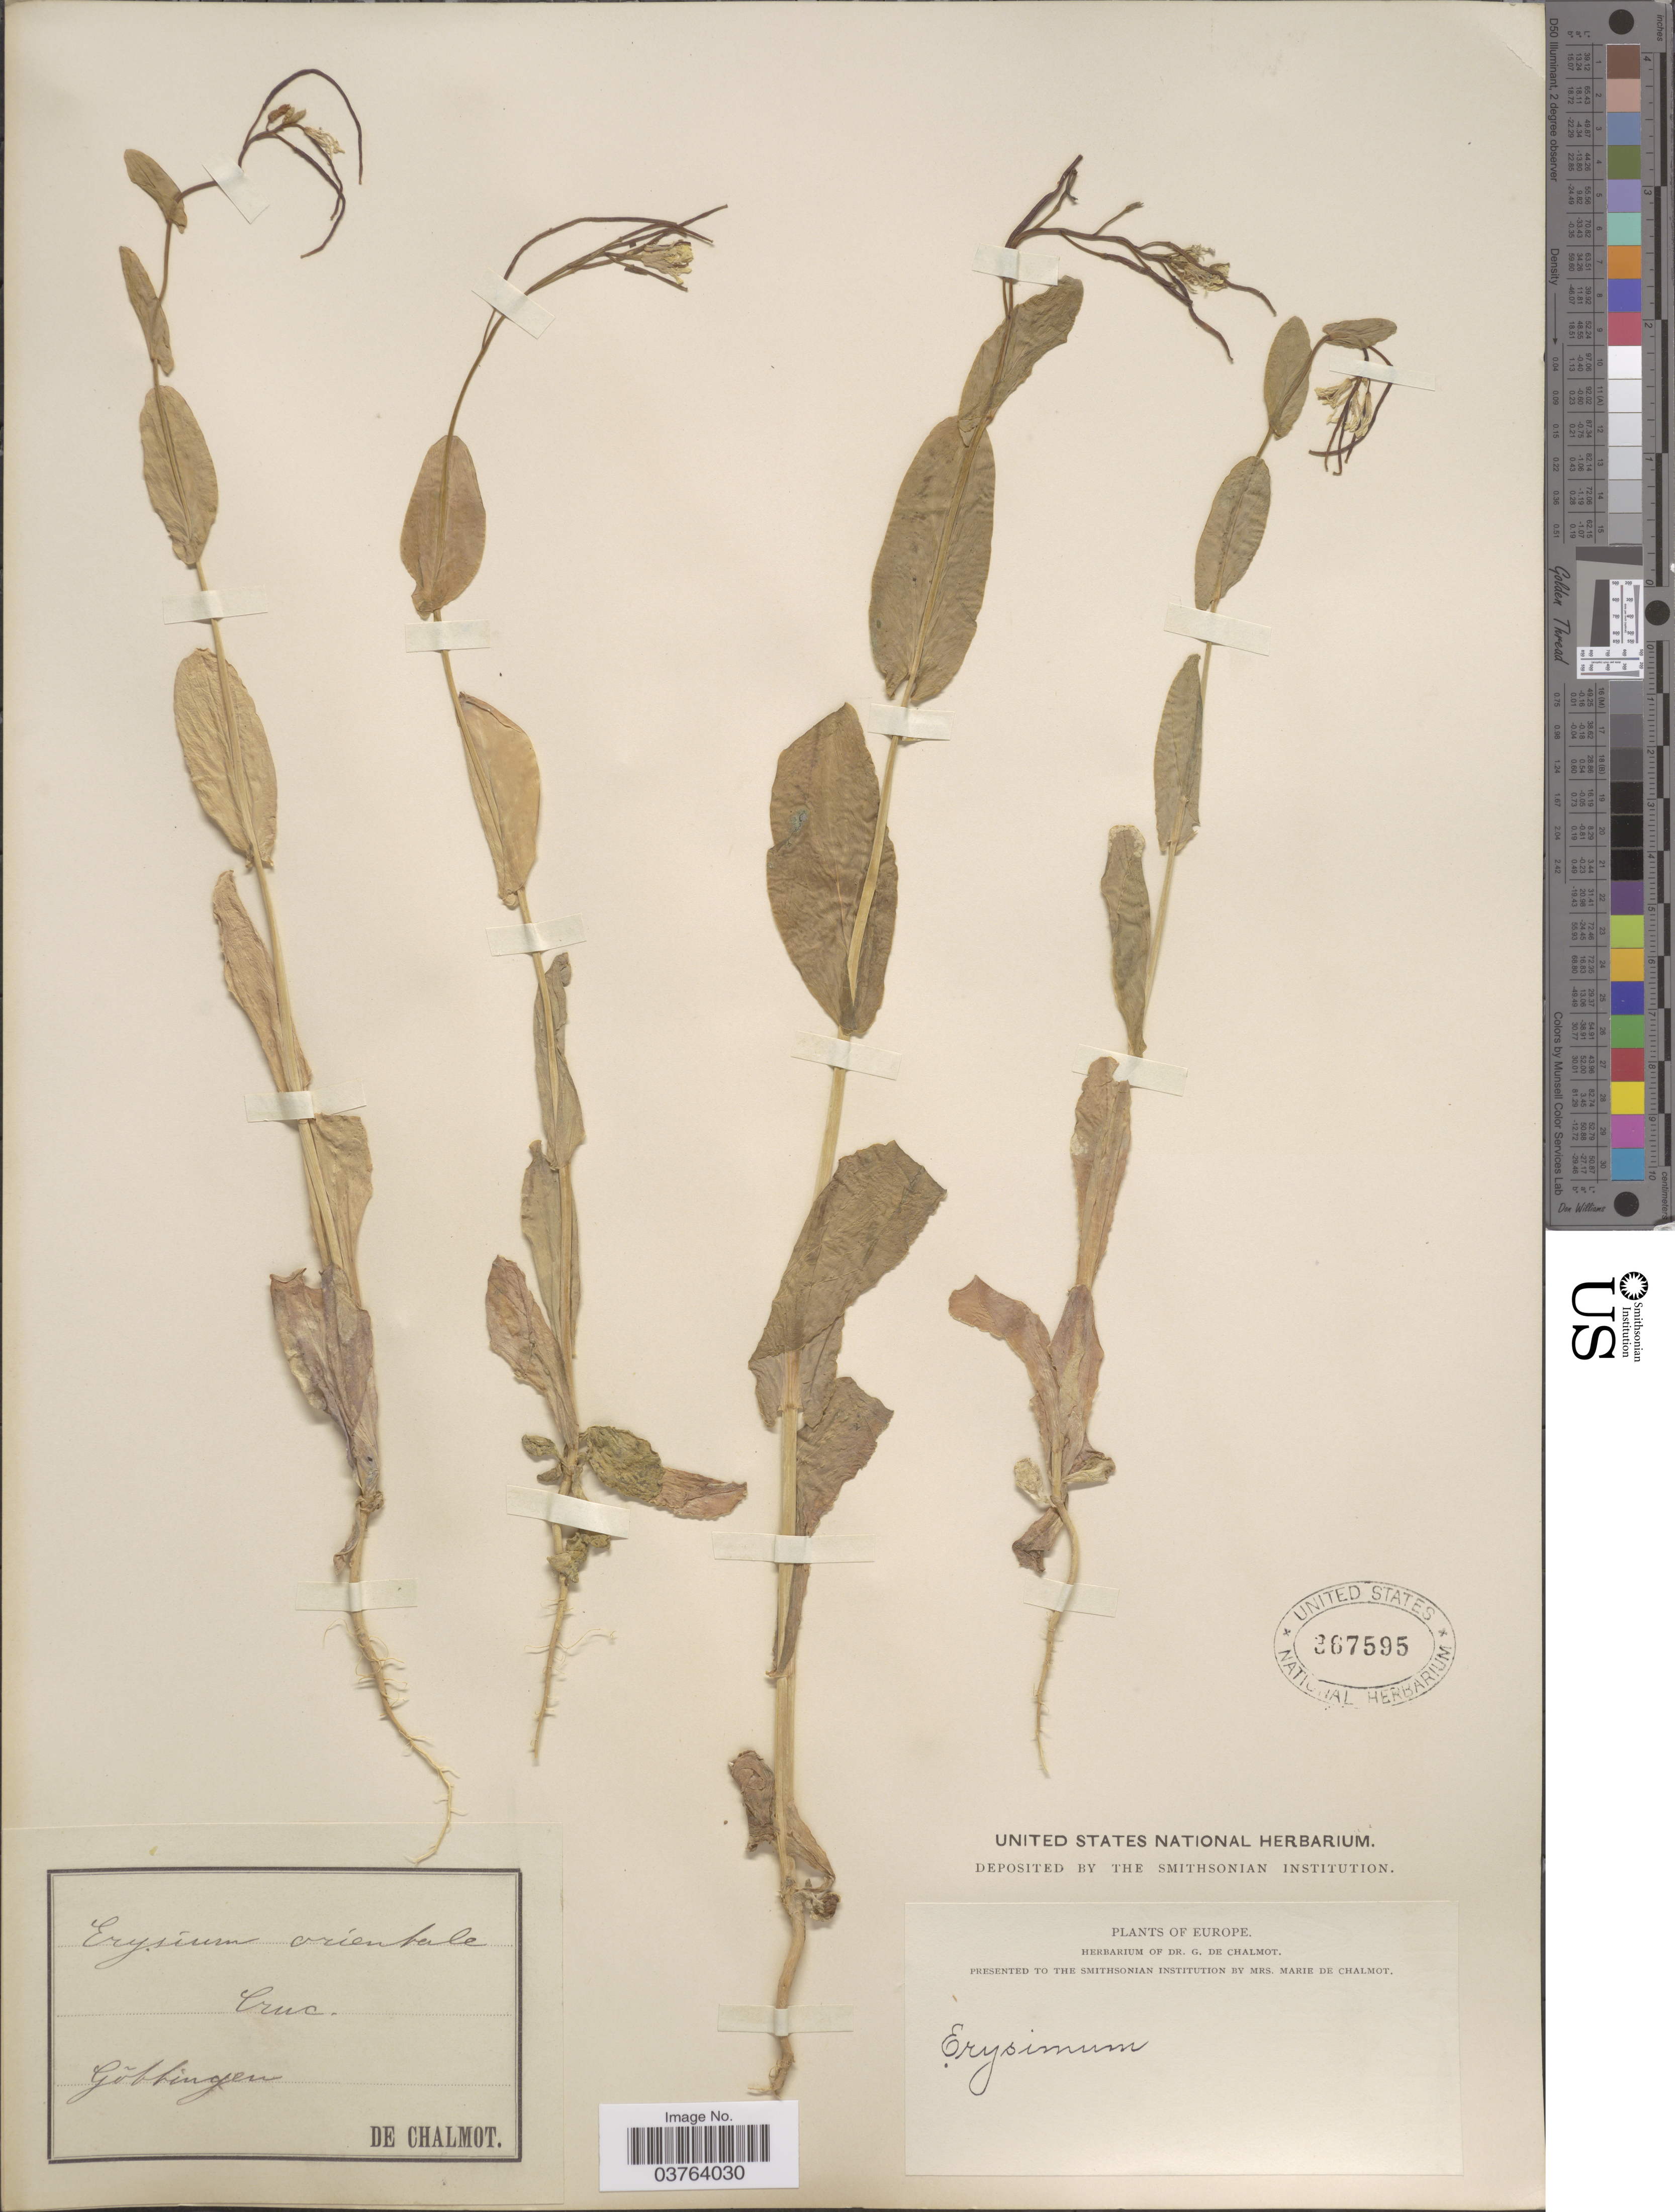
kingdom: Plantae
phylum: Tracheophyta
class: Magnoliopsida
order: Brassicales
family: Brassicaceae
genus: Conringia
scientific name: Conringia orientalis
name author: (L.) C. Presl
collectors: G. de Chalmot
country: Germany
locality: Europe. Göttingen.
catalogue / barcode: US 367595